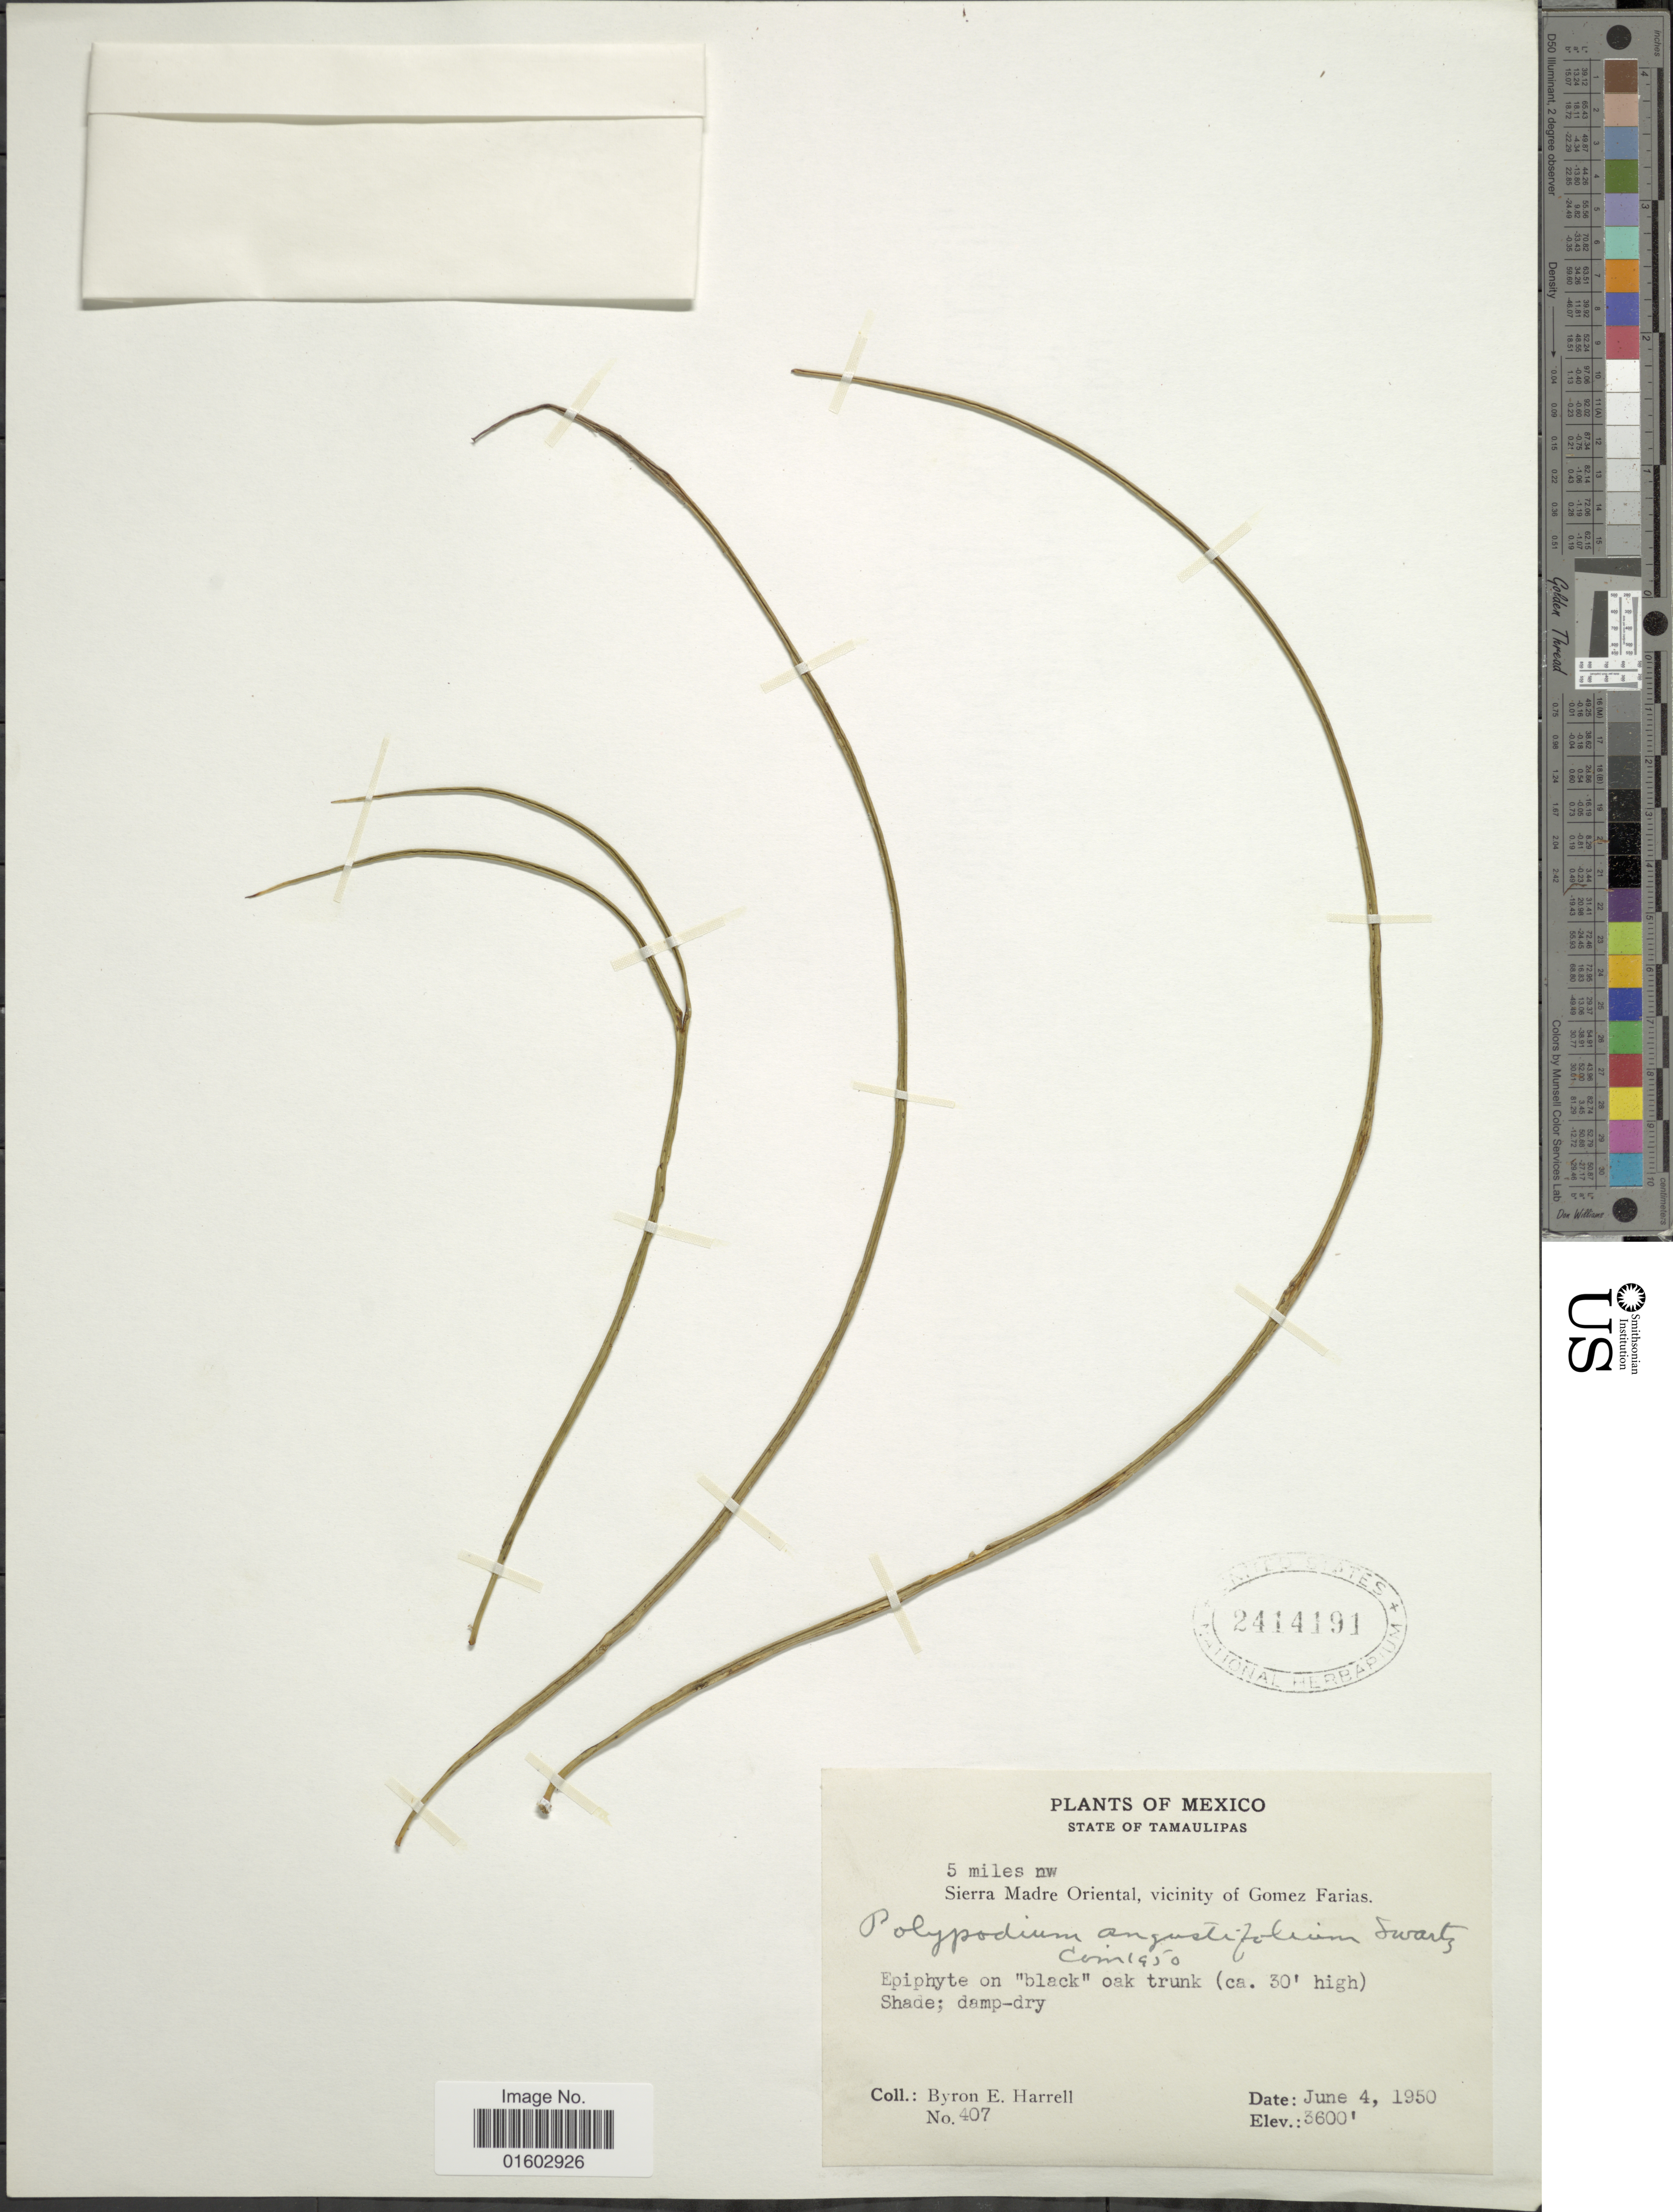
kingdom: Plantae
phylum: Tracheophyta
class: Polypodiopsida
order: Polypodiales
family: Polypodiaceae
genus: Campyloneurum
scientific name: Campyloneurum angustifolium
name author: (Sw.) Fée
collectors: B. Harrell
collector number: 407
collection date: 1950-06-04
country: Mexico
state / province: Tamaulipas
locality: State of Tamaulipas. 5 miles nw. Sierra Madre Oriental, Vicinity of Gomez Farias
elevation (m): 1097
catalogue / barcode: US 2414191